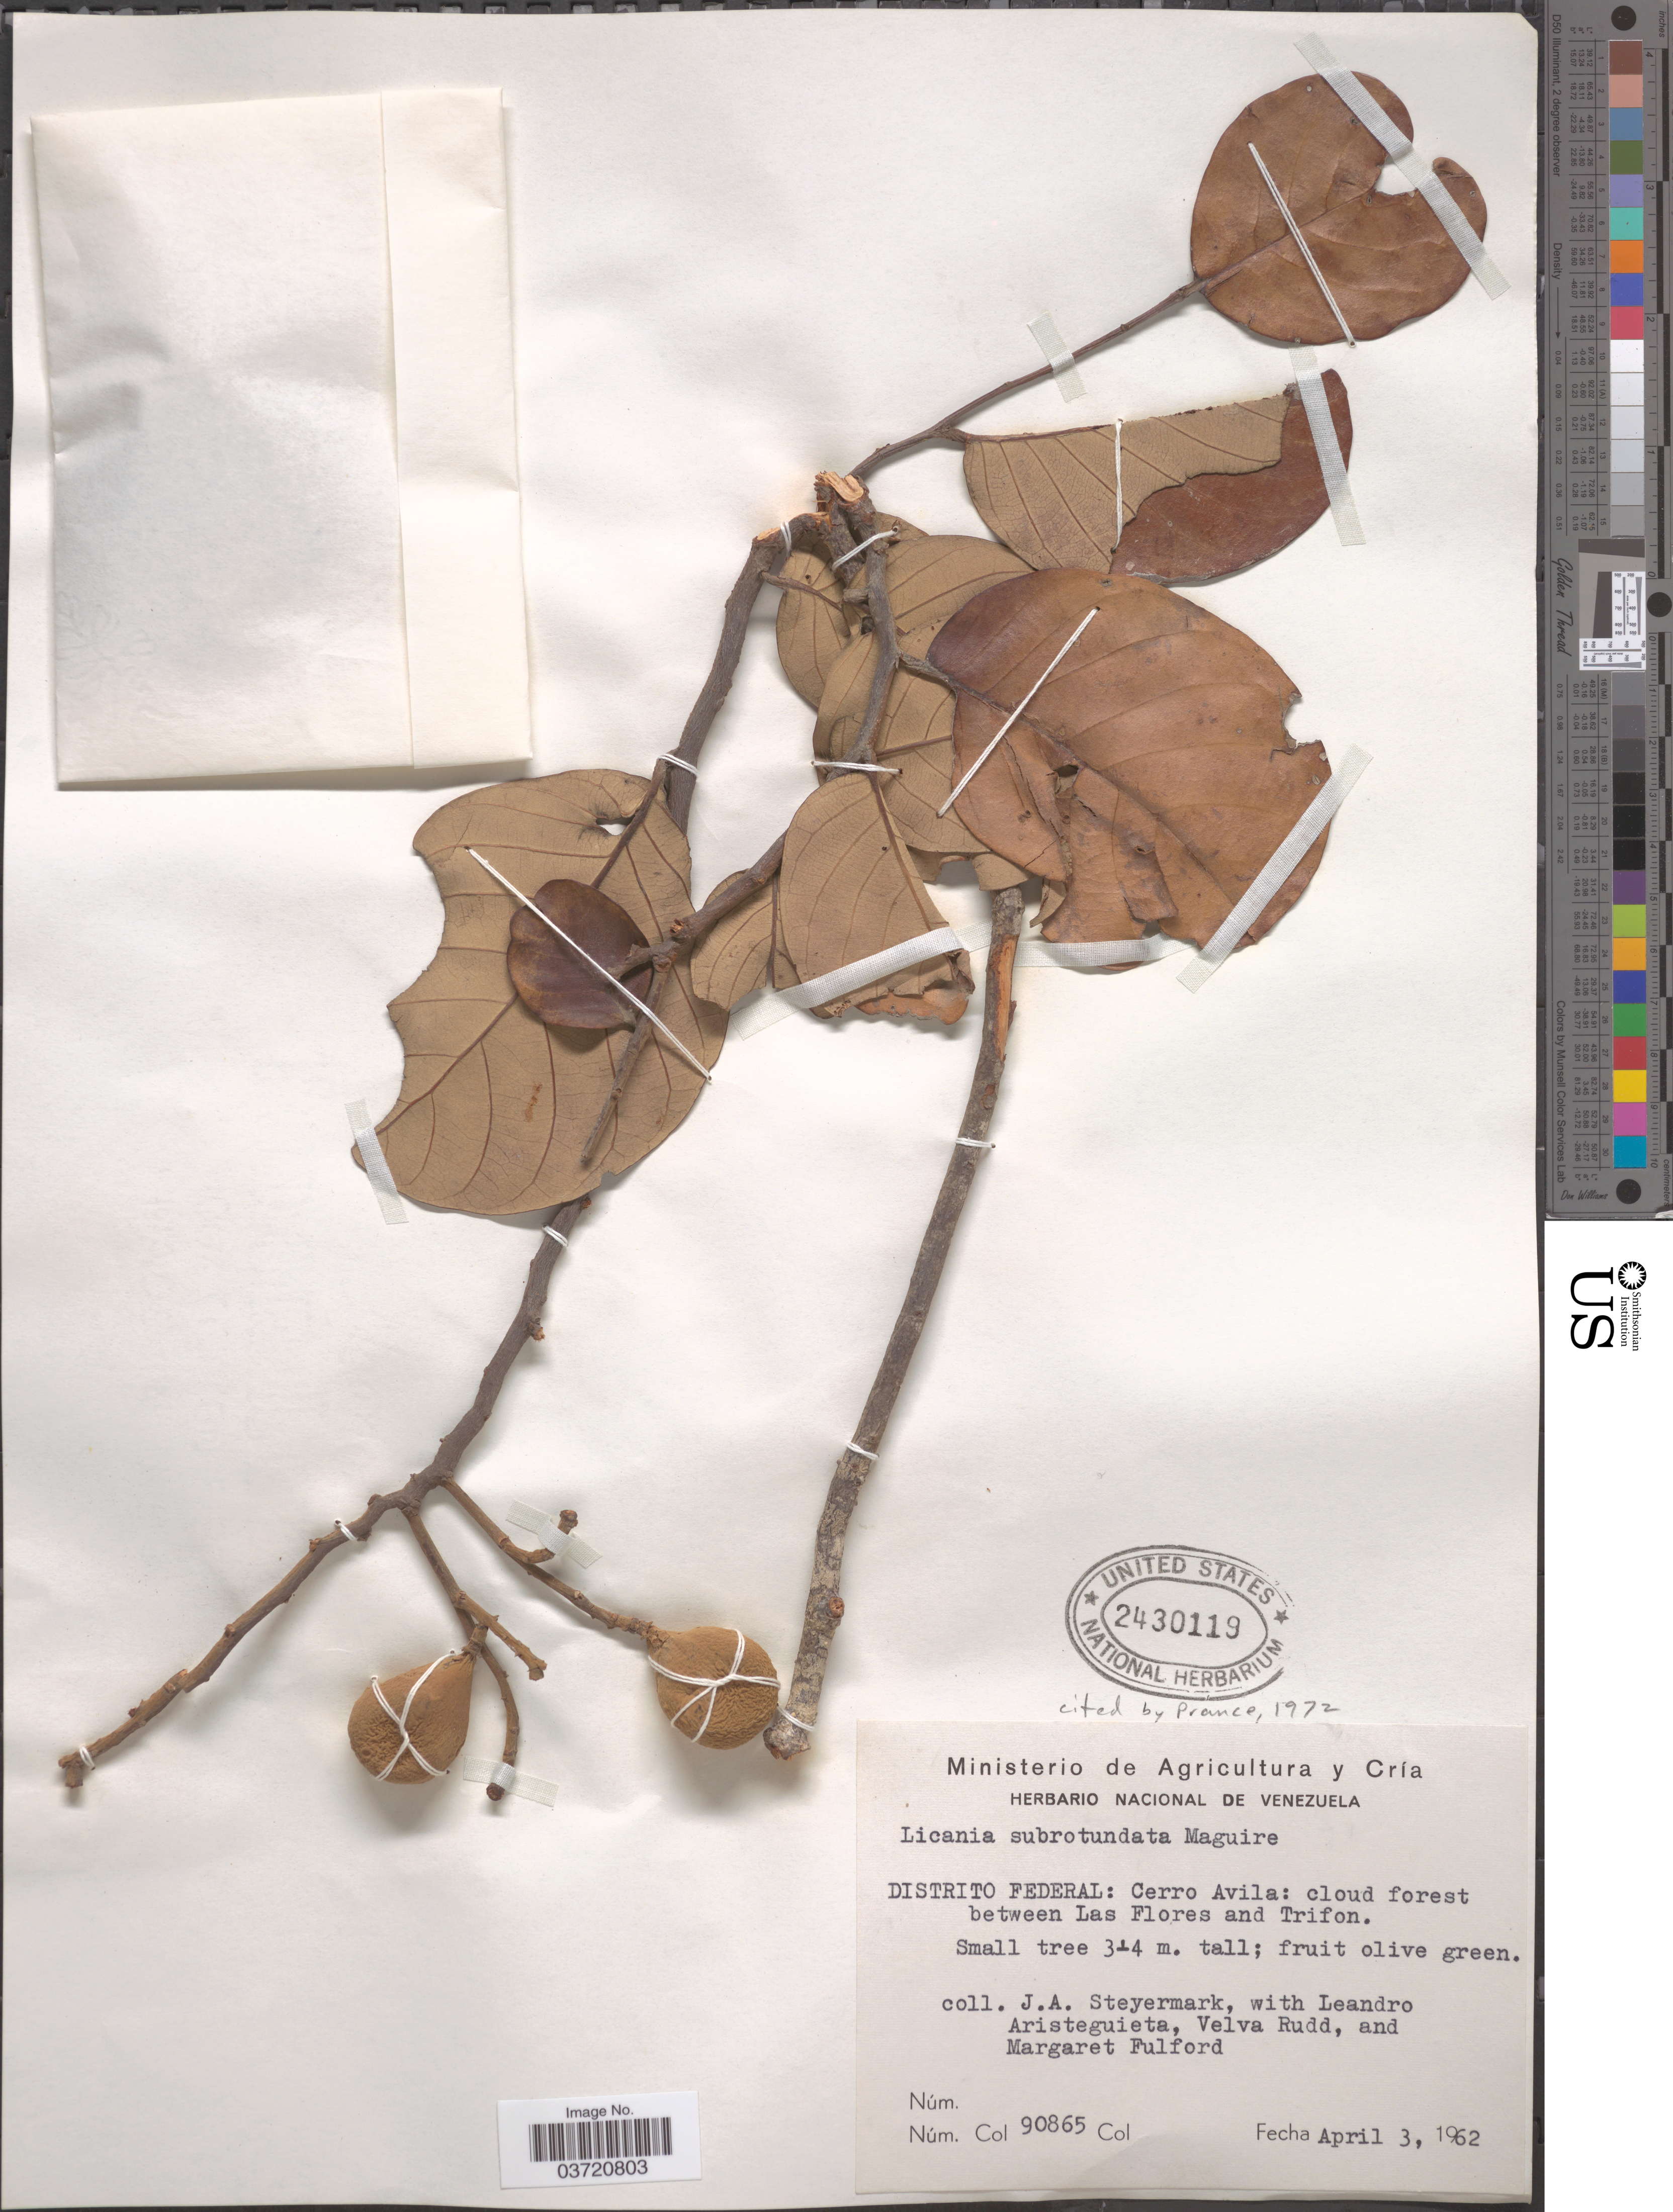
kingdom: Plantae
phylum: Tracheophyta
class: Magnoliopsida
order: Malpighiales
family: Chrysobalanaceae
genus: Licania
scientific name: Licania subrotundata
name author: Maguire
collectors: J. Steyermark, L. Aristeguieta, V. E. Rudd & M. Fulford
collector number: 90865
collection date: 1962-04-03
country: Venezuela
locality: Cerro Avila: cloud forest between Las Flores and Trifon.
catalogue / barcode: US 2430119